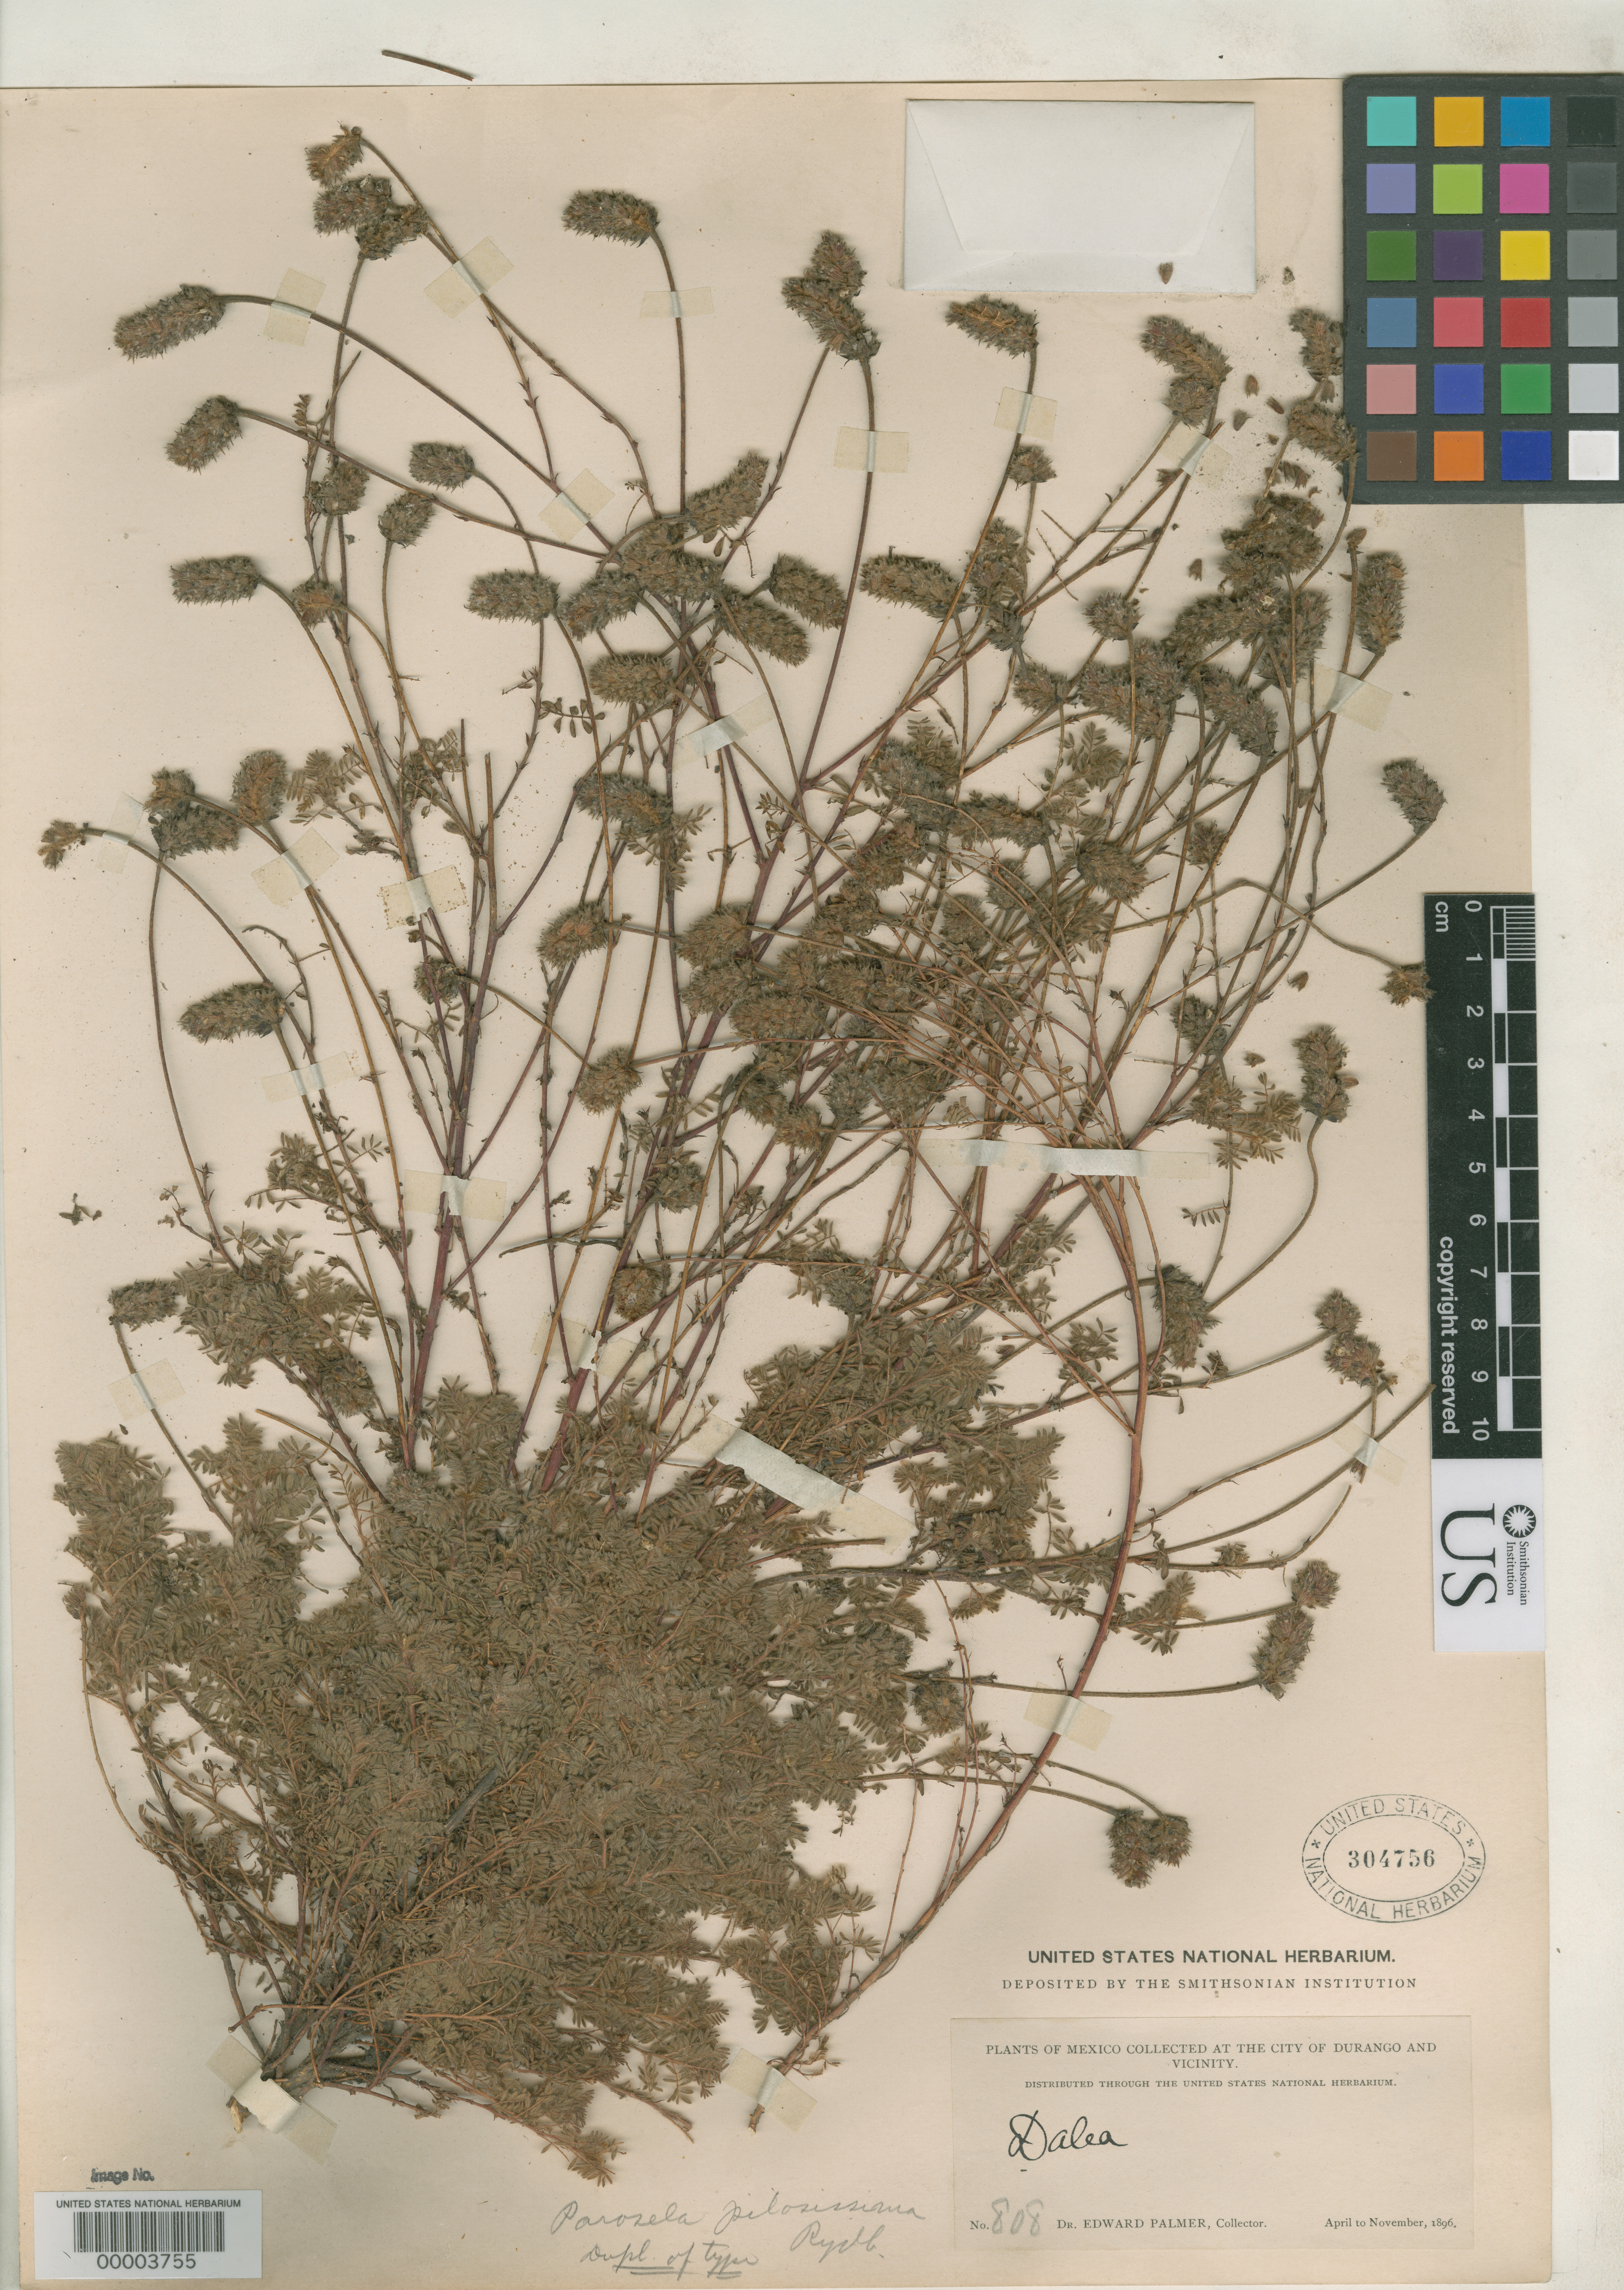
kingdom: Plantae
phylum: Tracheophyta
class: Magnoliopsida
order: Fabales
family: Fabaceae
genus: Parosela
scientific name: Parosela pilosissima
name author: Rydb.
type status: Isotype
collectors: E. Palmer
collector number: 808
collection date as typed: Apr 1896 to -- Nov 1896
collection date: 1896-04/1896-11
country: Mexico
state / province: Durango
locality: City of Durango and vicinity.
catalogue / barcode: US 304756